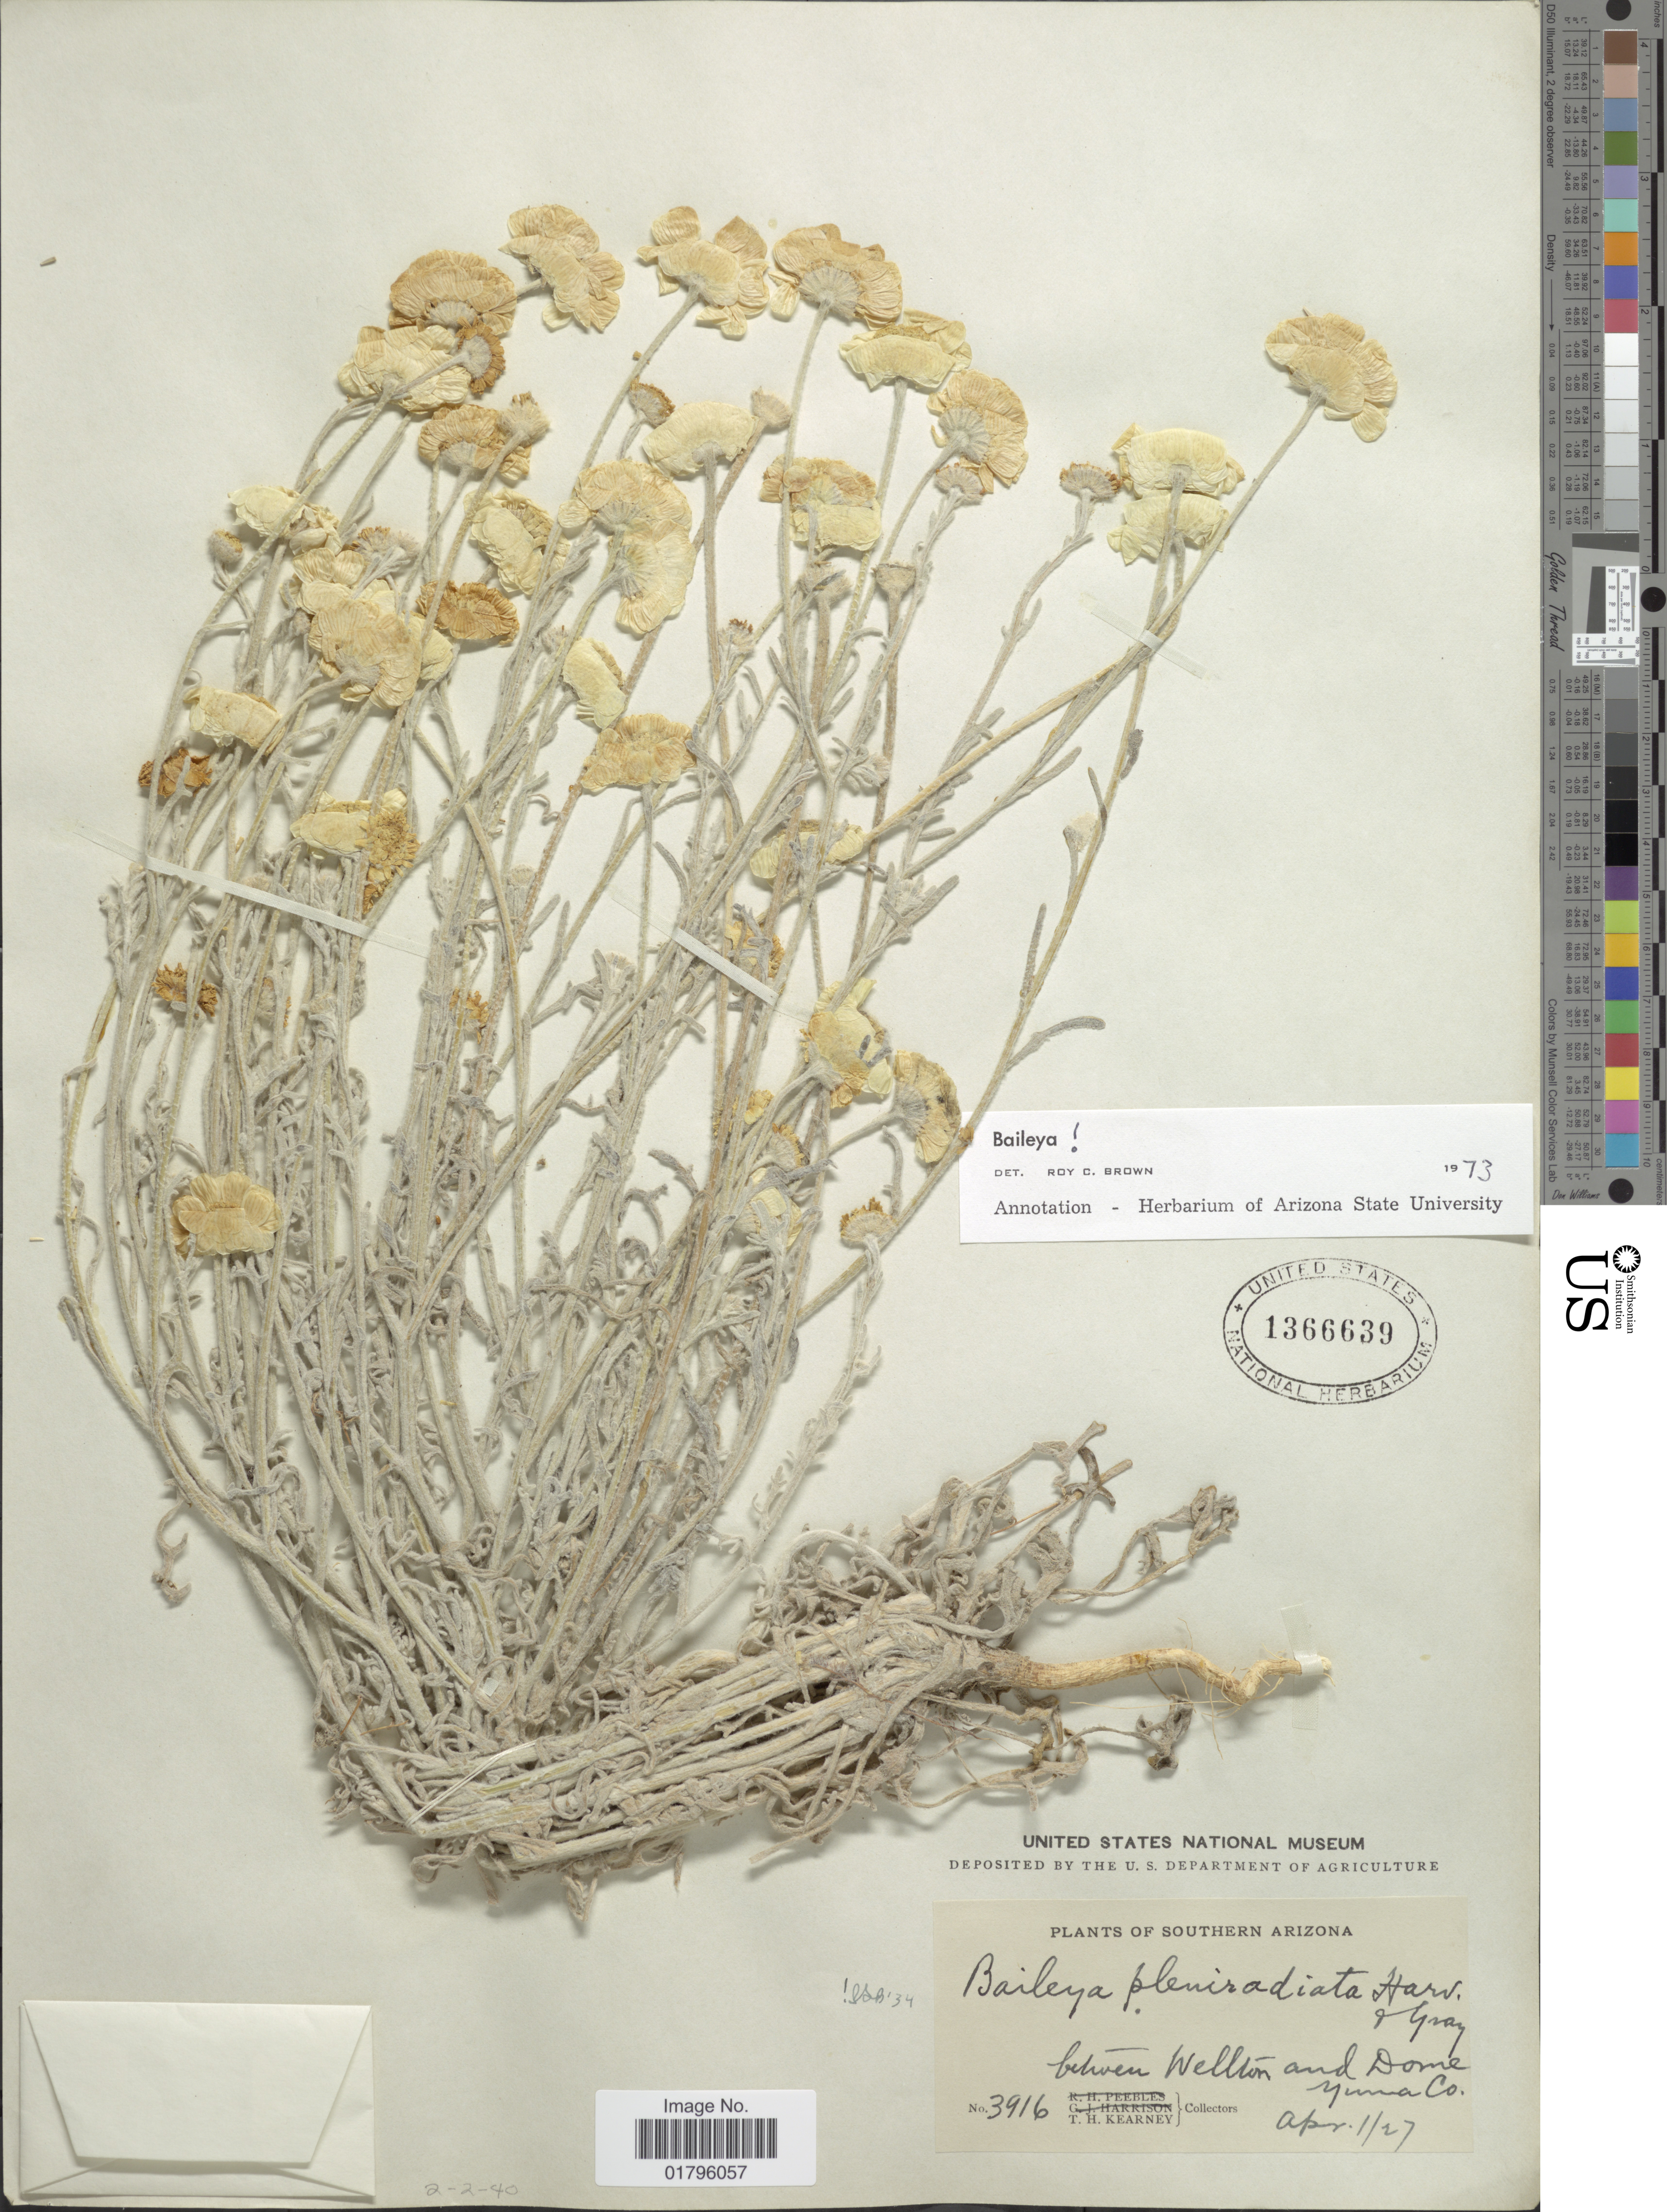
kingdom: Plantae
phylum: Tracheophyta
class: Magnoliopsida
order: Asterales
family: Asteraceae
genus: Baileya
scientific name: Baileya pleniradiata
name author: Harv. & A. Gray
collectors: T. H. Kearney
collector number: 3916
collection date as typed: Transcribed d/m/y: 1/4/27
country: United States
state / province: Arizona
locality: Southern Arizona. between Wellton and Dome. Yuma Co.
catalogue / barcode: US 1366639